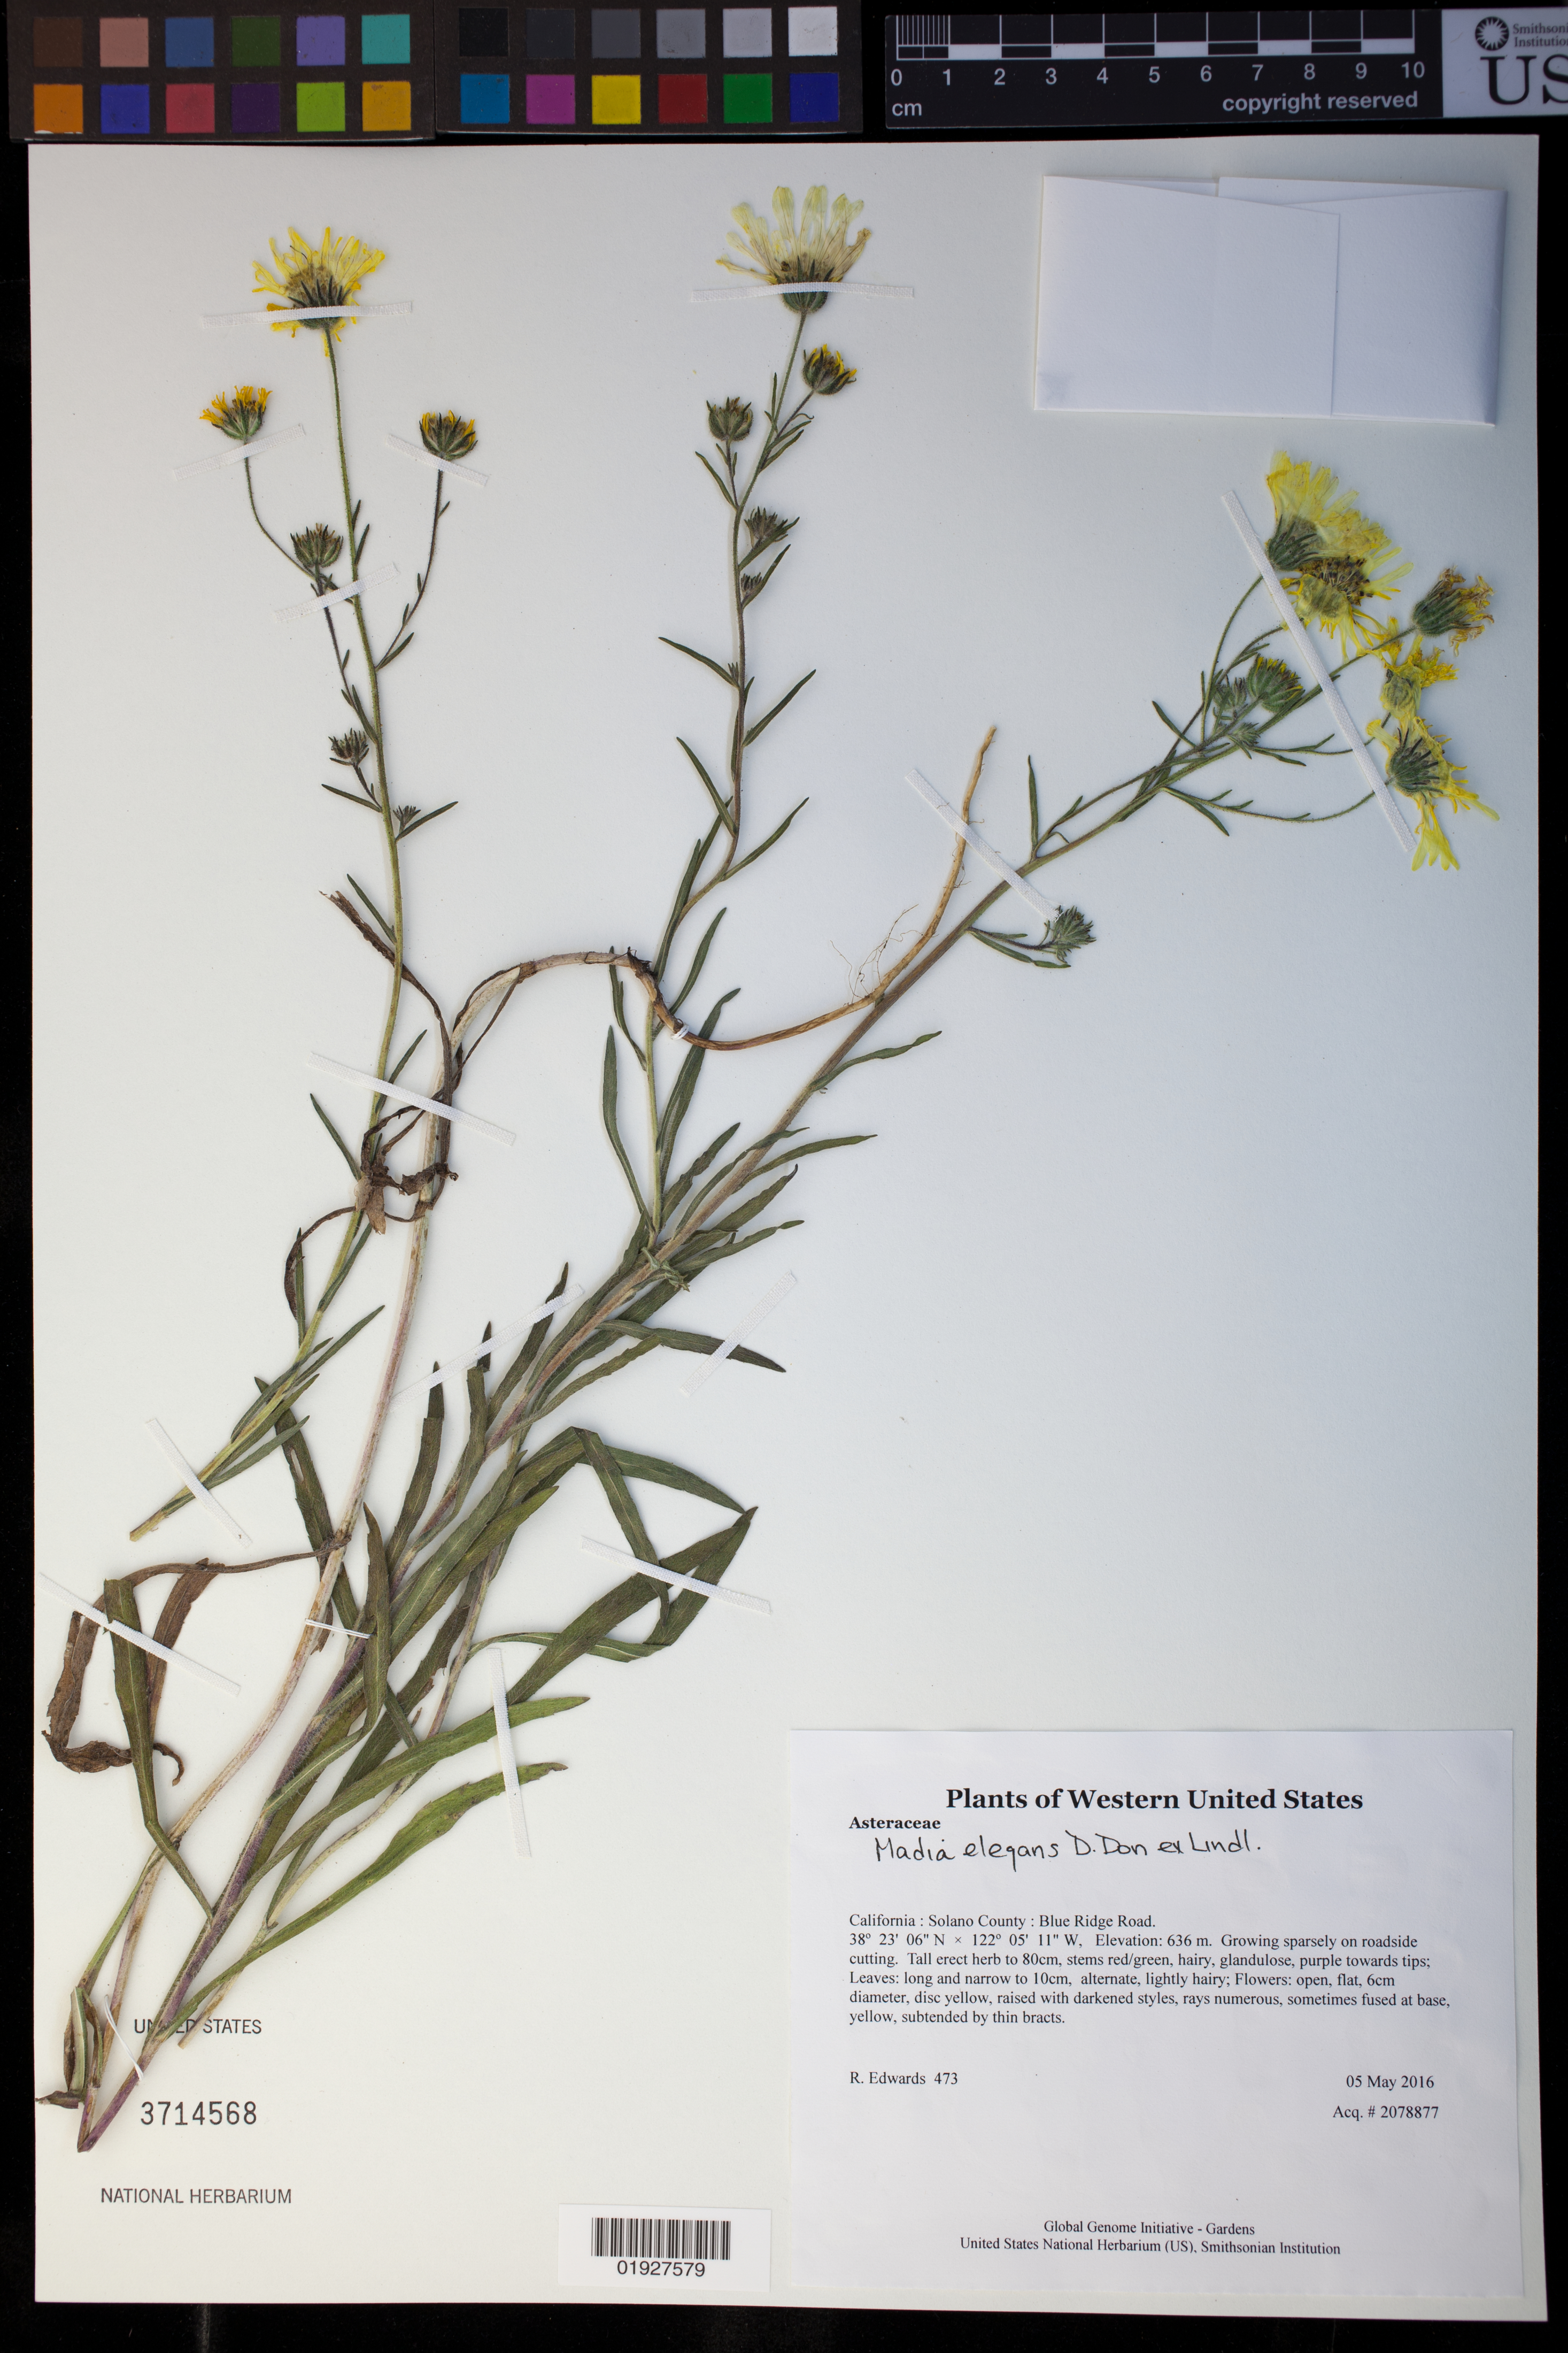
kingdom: Plantae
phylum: Tracheophyta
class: Magnoliopsida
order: Asterales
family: Asteraceae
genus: Madia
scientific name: Madia elegans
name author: D. Don ex Lindl.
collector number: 473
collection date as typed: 5 May 2016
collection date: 2016-05-05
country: United States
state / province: California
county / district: Solano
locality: Blue Ridge Road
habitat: Growing sparsely on roadside cutting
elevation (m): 636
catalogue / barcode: US 3714568